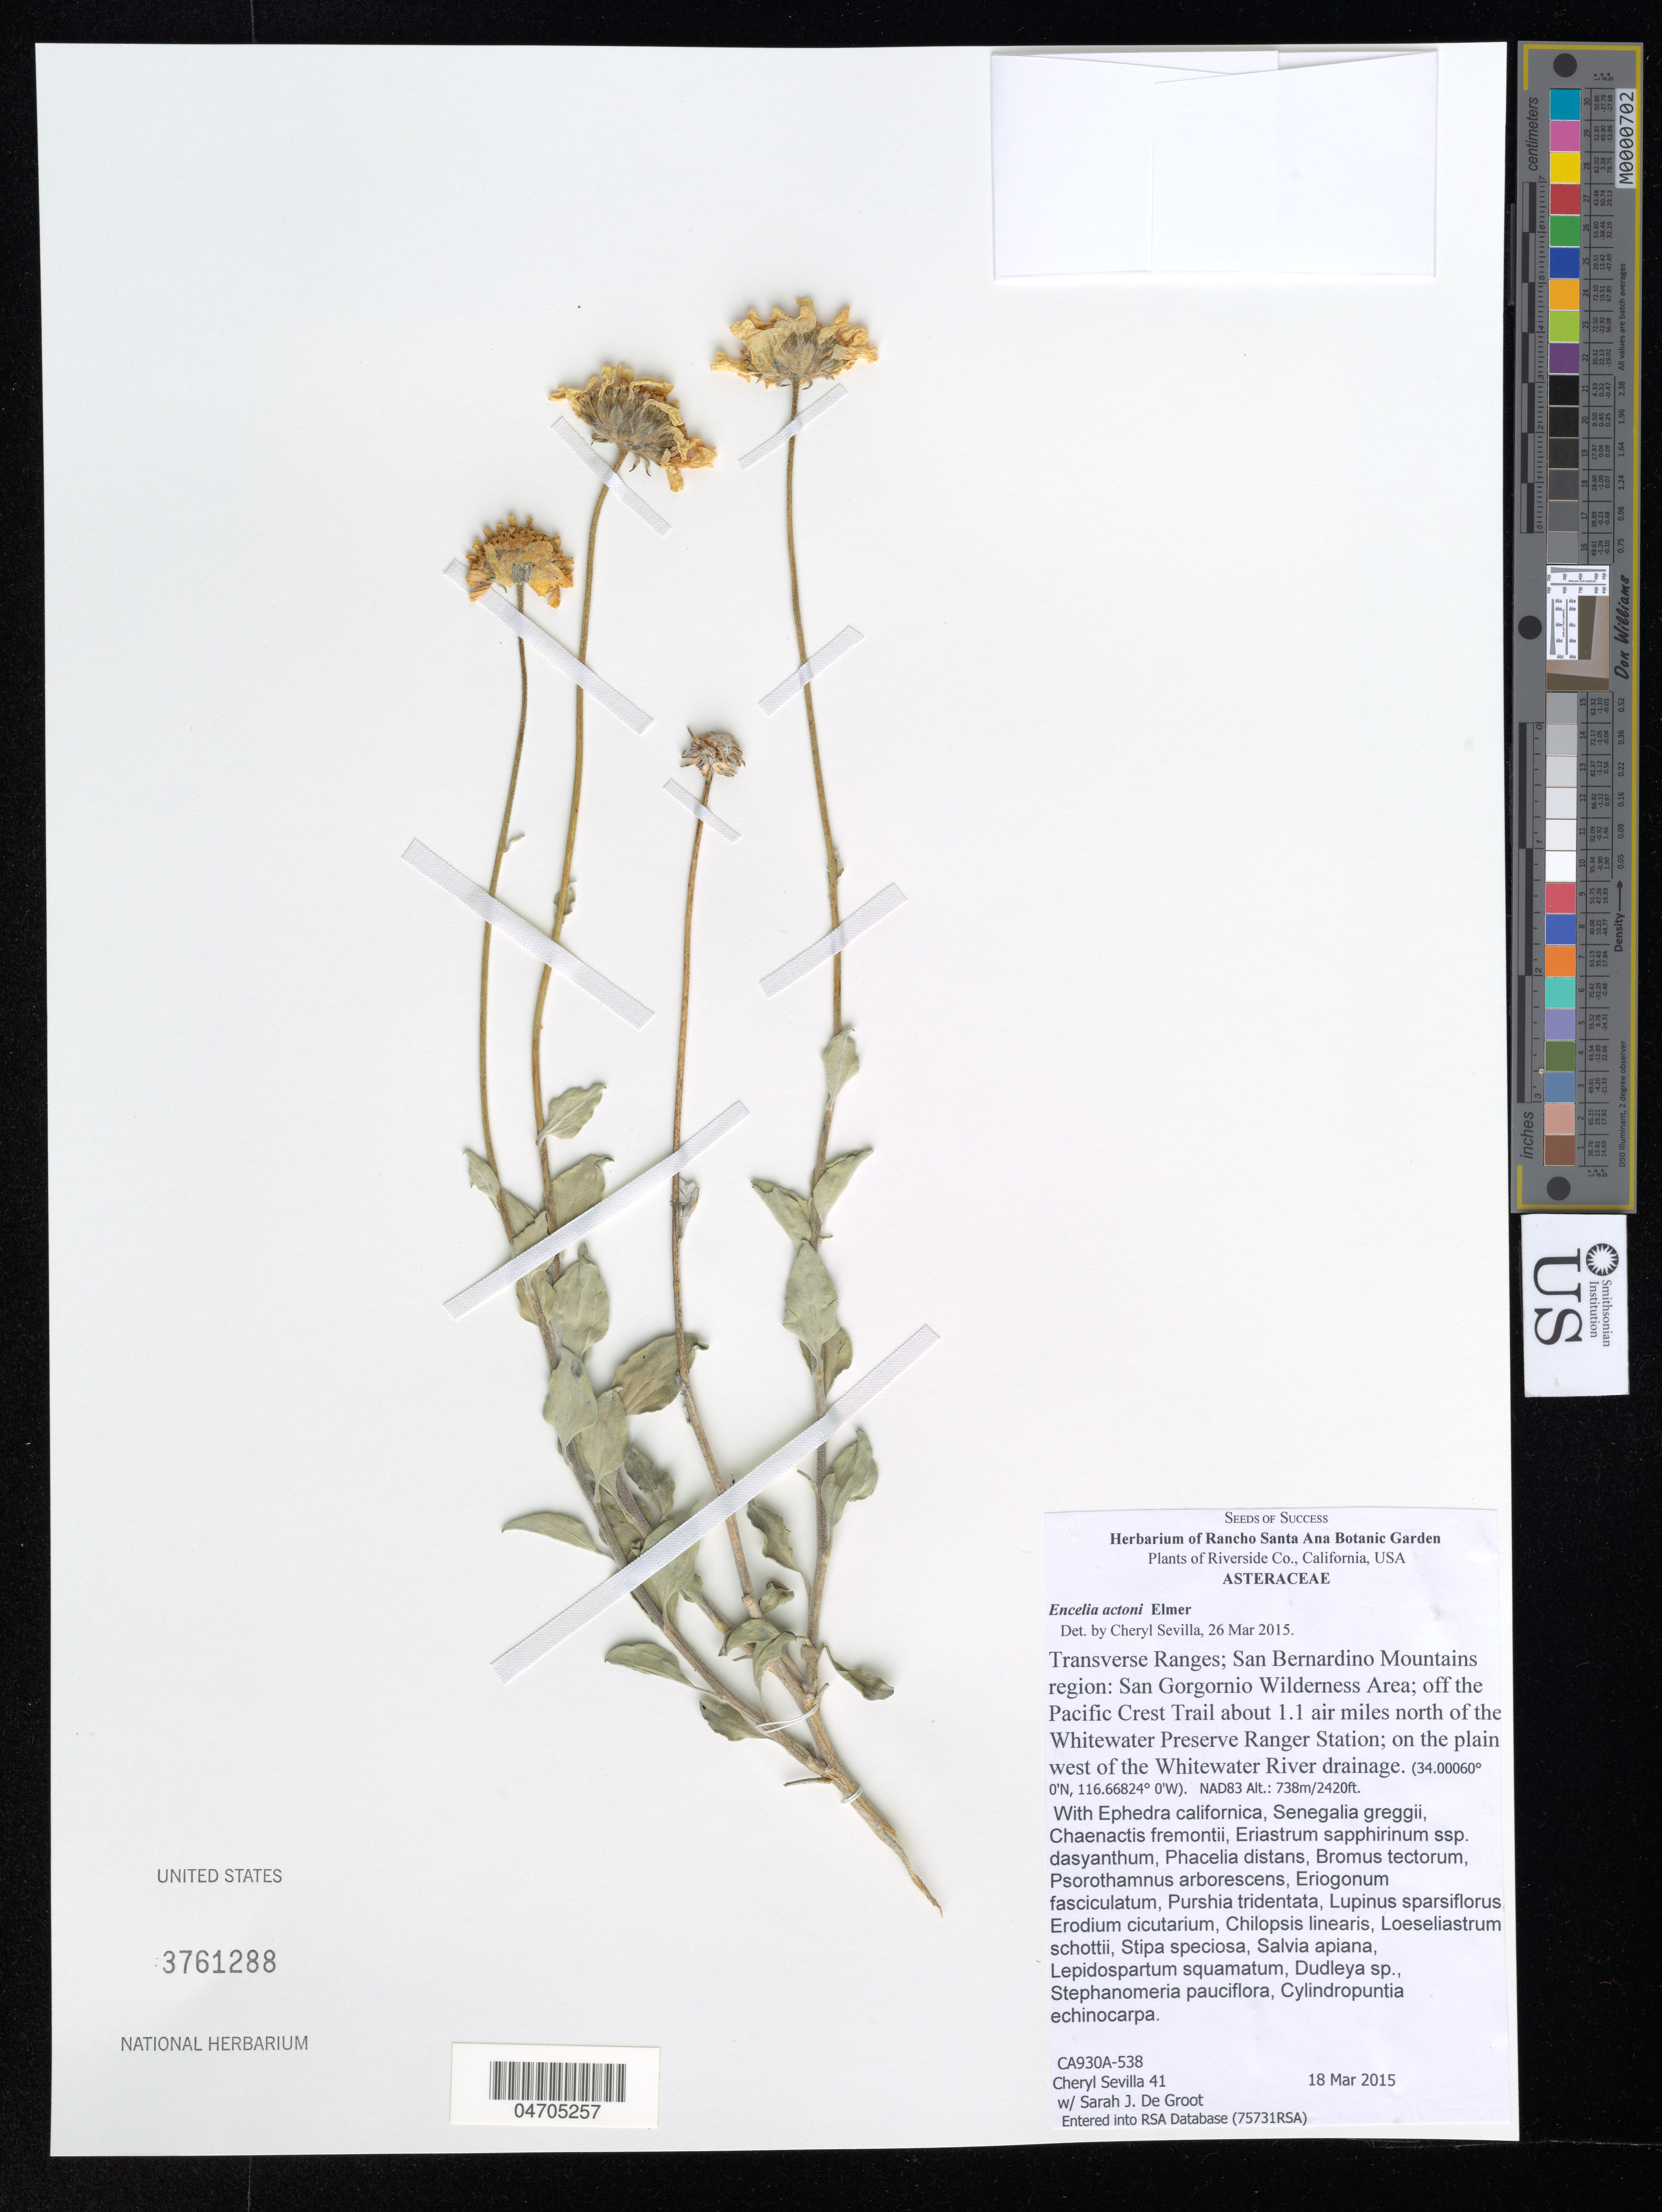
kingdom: Plantae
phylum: Tracheophyta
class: Magnoliopsida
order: Asterales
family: Asteraceae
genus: Encelia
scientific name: Encelia actoni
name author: Elmer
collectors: C. Sevilla & S. De Groot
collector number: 41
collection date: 2015-03-18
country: United States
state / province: California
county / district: Riverside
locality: Riverside Co. Transverse Ranges; San Bernardino Mountains region: San Gorgornio Wilderness Area; off the Pacific Crest Trail about 1.1 air miles north of the Whitewater Preserve Ranger Station; on the plain west of the Whitewater River drainage. NAD83.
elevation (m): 738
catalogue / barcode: US 3761288